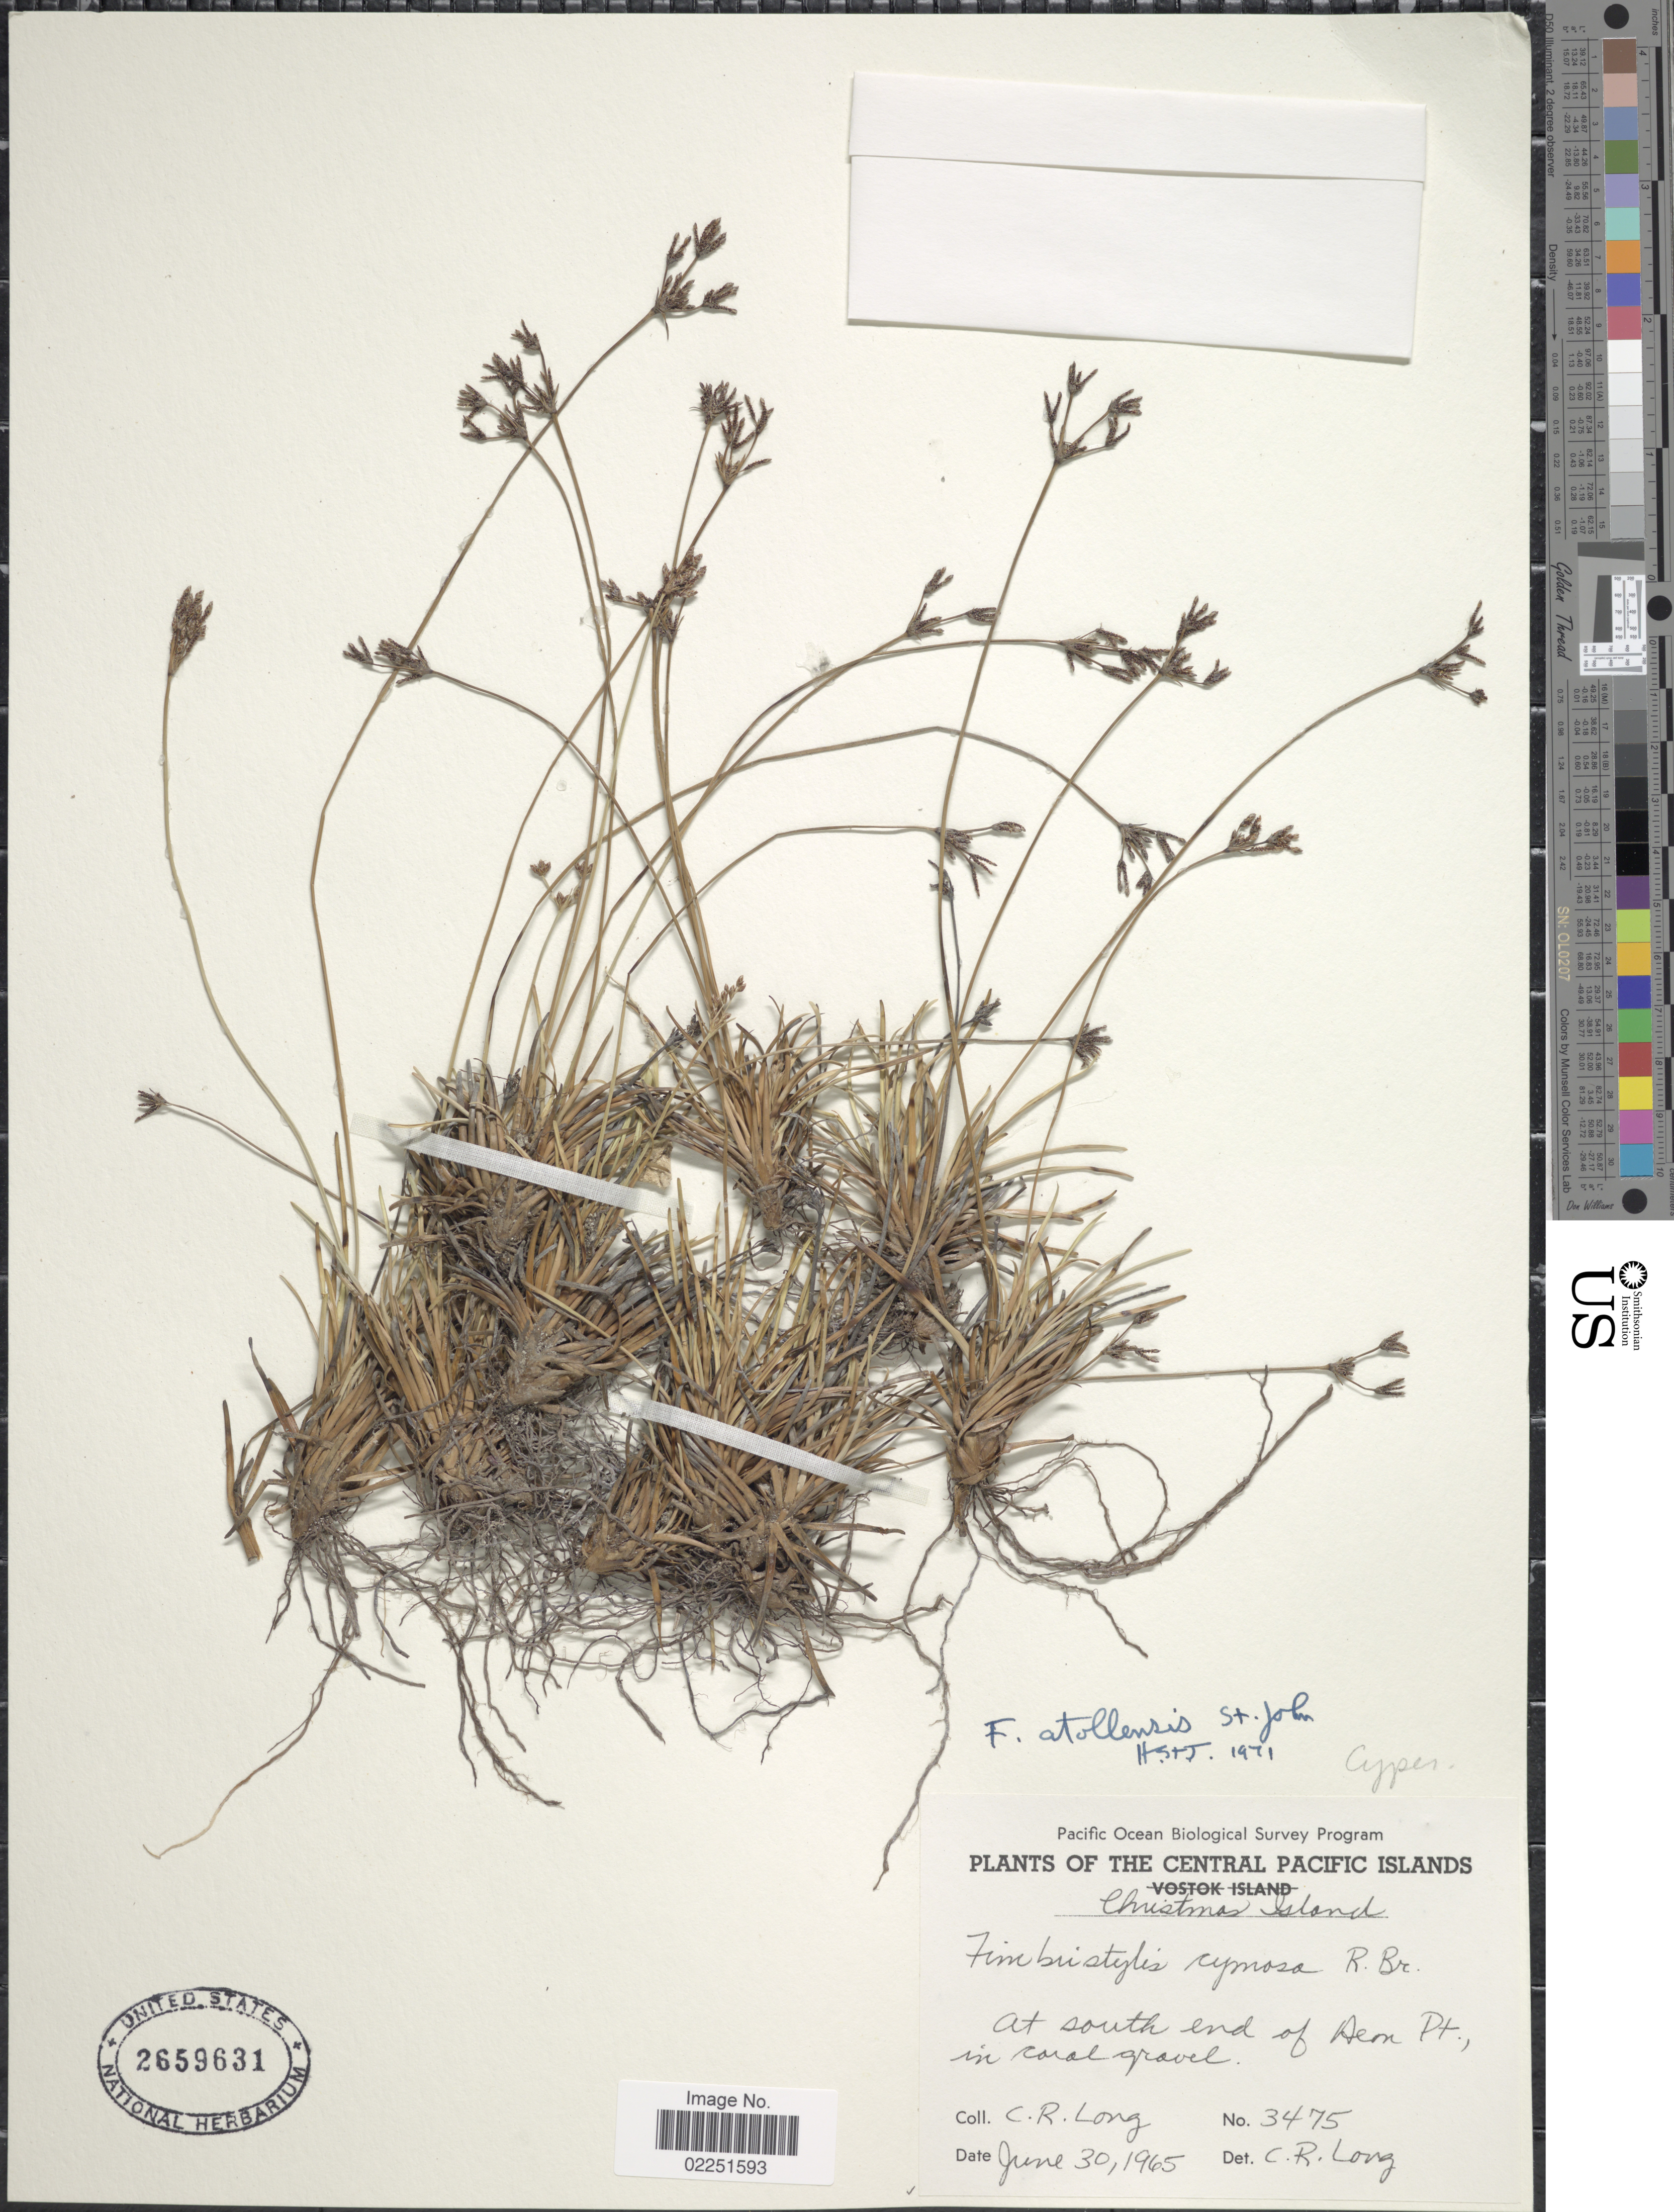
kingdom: Plantae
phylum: Tracheophyta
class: Liliopsida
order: Poales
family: Cyperaceae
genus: Fimbristylis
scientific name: Fimbristylis cymosa subsp. spathacea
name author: (Roth) T. Koyama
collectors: C. R. Long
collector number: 3475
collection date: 1965-06-30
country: Kiribati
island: Kiritimati [Christmas] Atoll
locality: Central Pacific Islands, Christmas Island. At south end of Aem Pt., in coral gravel [interpreted]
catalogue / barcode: US 2659631